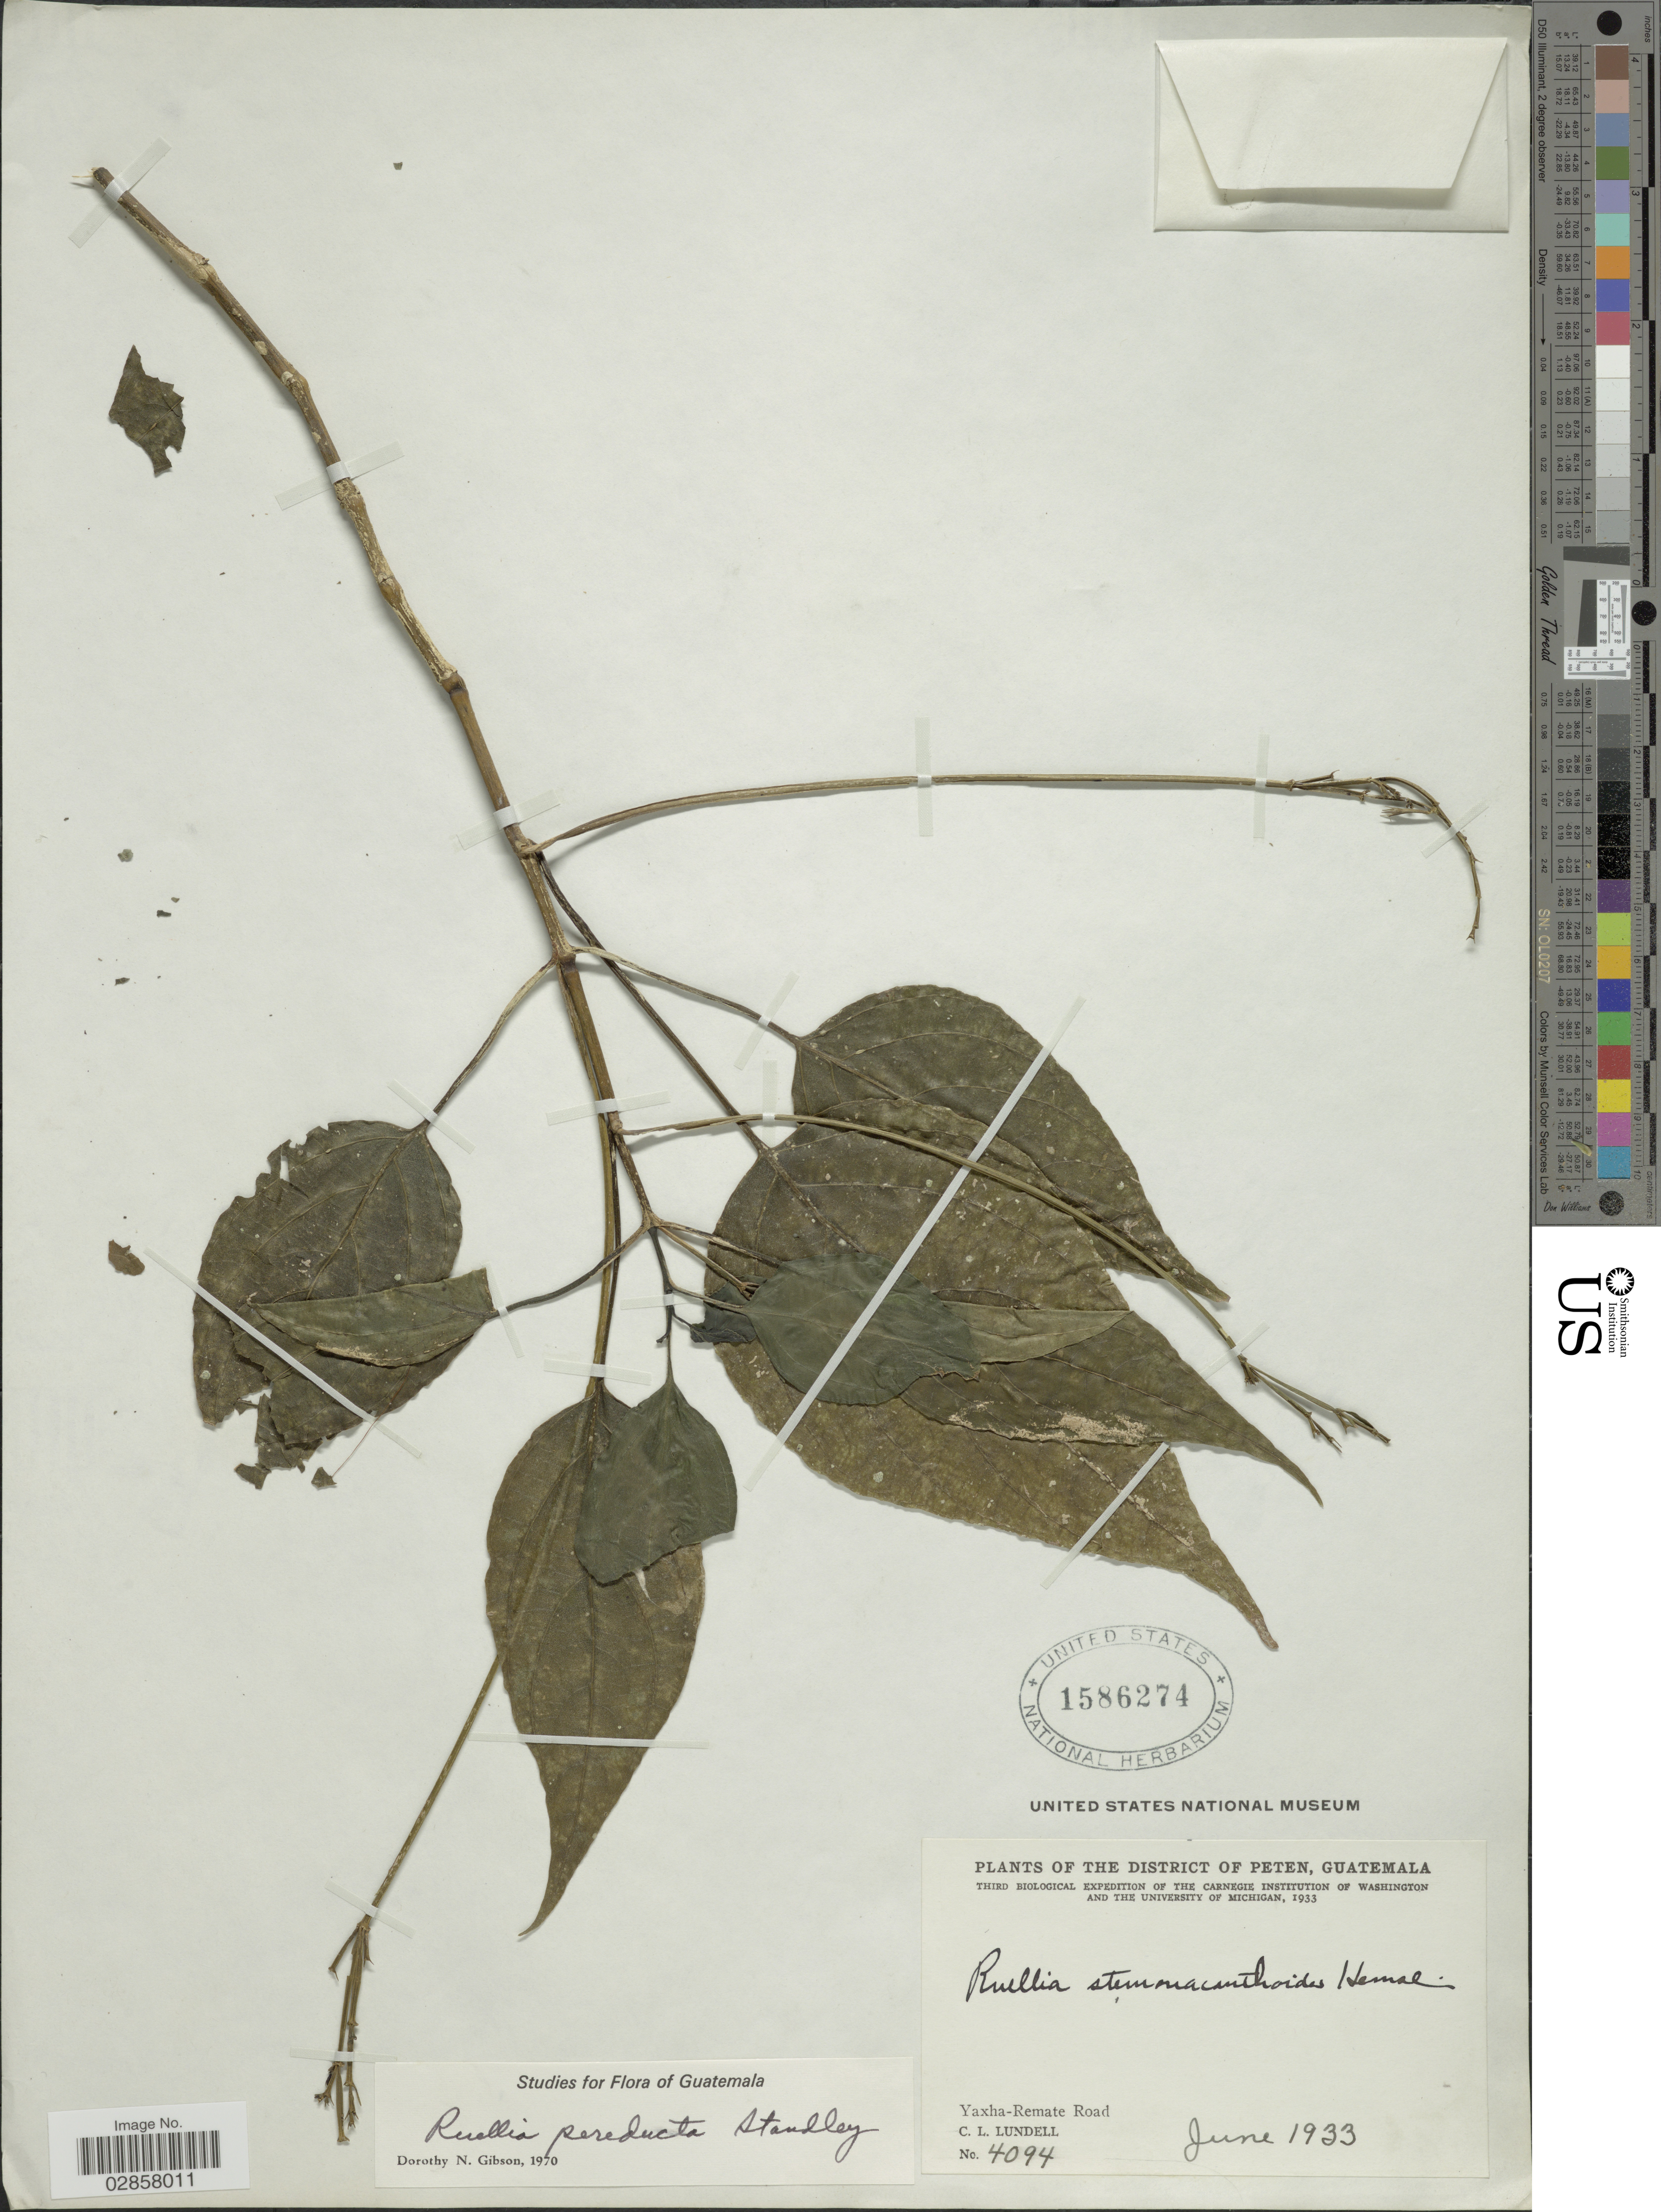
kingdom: Plantae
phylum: Tracheophyta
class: Magnoliopsida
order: Lamiales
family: Acanthaceae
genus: Ruellia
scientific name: Ruellia pereducta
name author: Standl. ex Lundell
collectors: C. L. Lundell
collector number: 4094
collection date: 1933-06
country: Guatemala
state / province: El Petén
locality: District of Peten. Yaxha-Remate Road.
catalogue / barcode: US 1586274